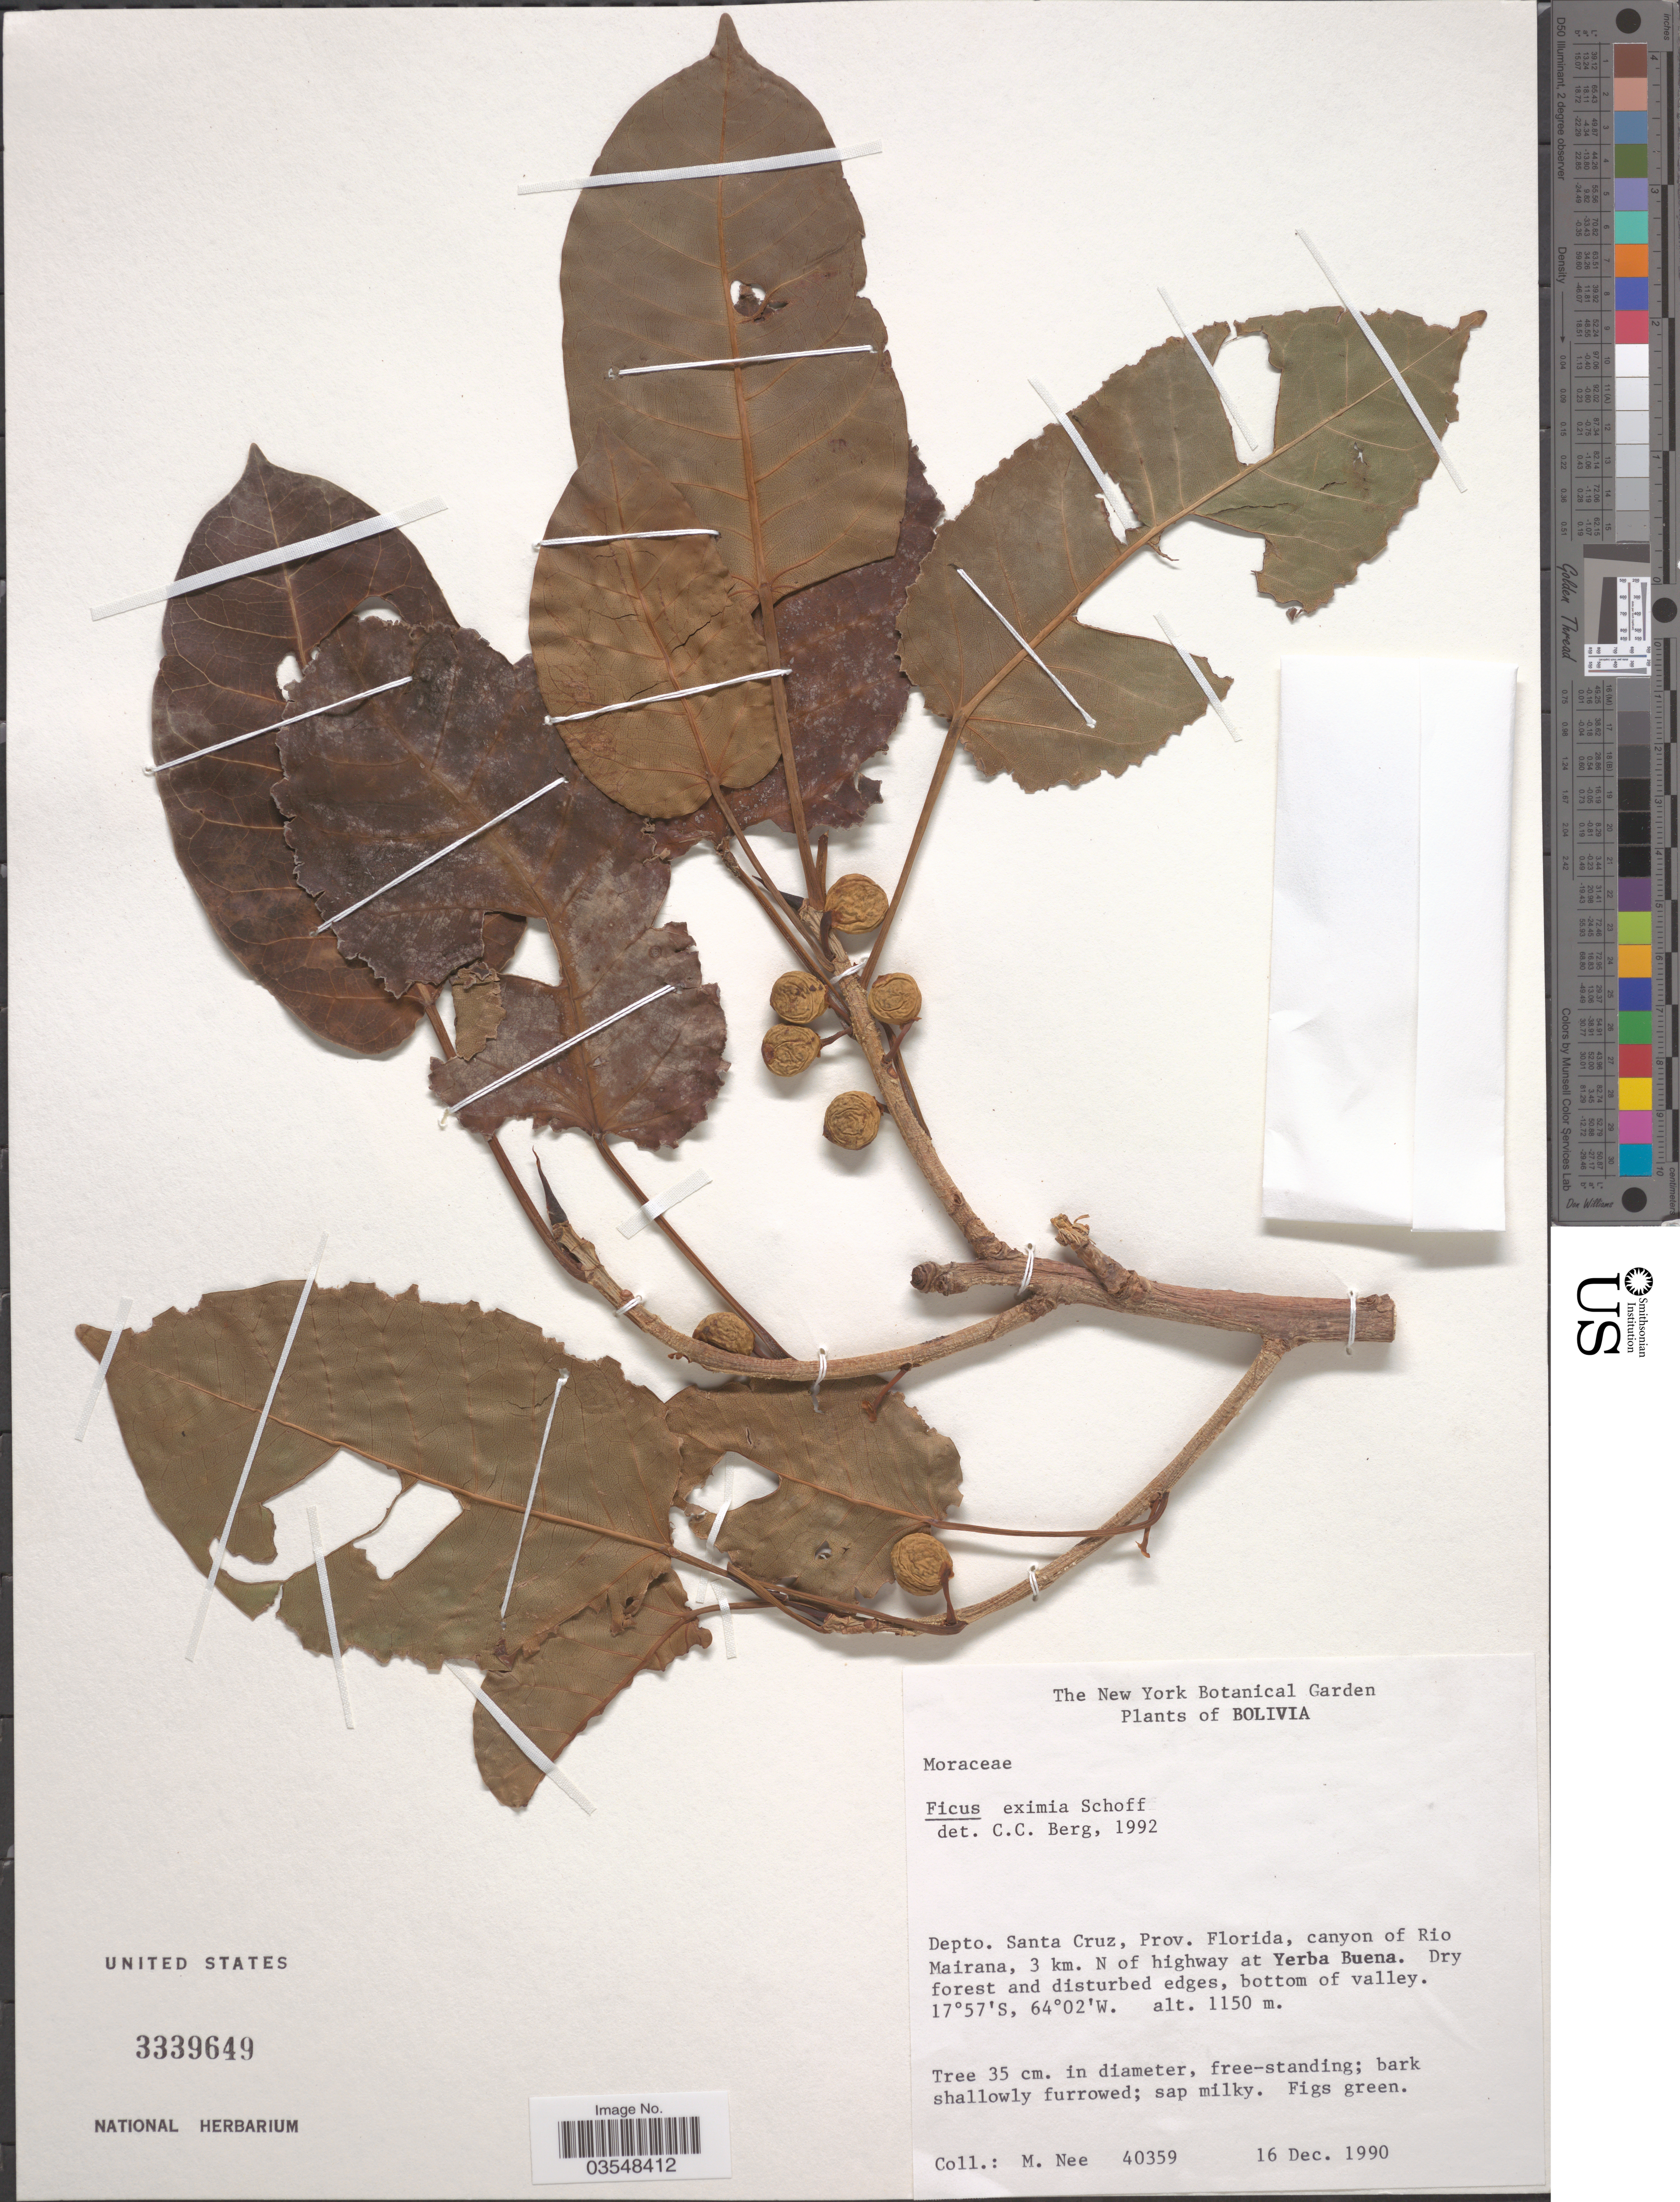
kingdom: Plantae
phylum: Tracheophyta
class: Magnoliopsida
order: Rosales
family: Moraceae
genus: Ficus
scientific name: Ficus eximia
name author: Schott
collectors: M. Nee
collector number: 40359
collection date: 1990-12-16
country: Bolivia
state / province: Santa Cruz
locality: Depto. Santa Cruz, Prov. Florida, canyon of Rio Mairana, 3 km. N of highway at Yerba Buena. Bottom of valley.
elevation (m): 1150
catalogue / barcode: US 3339649